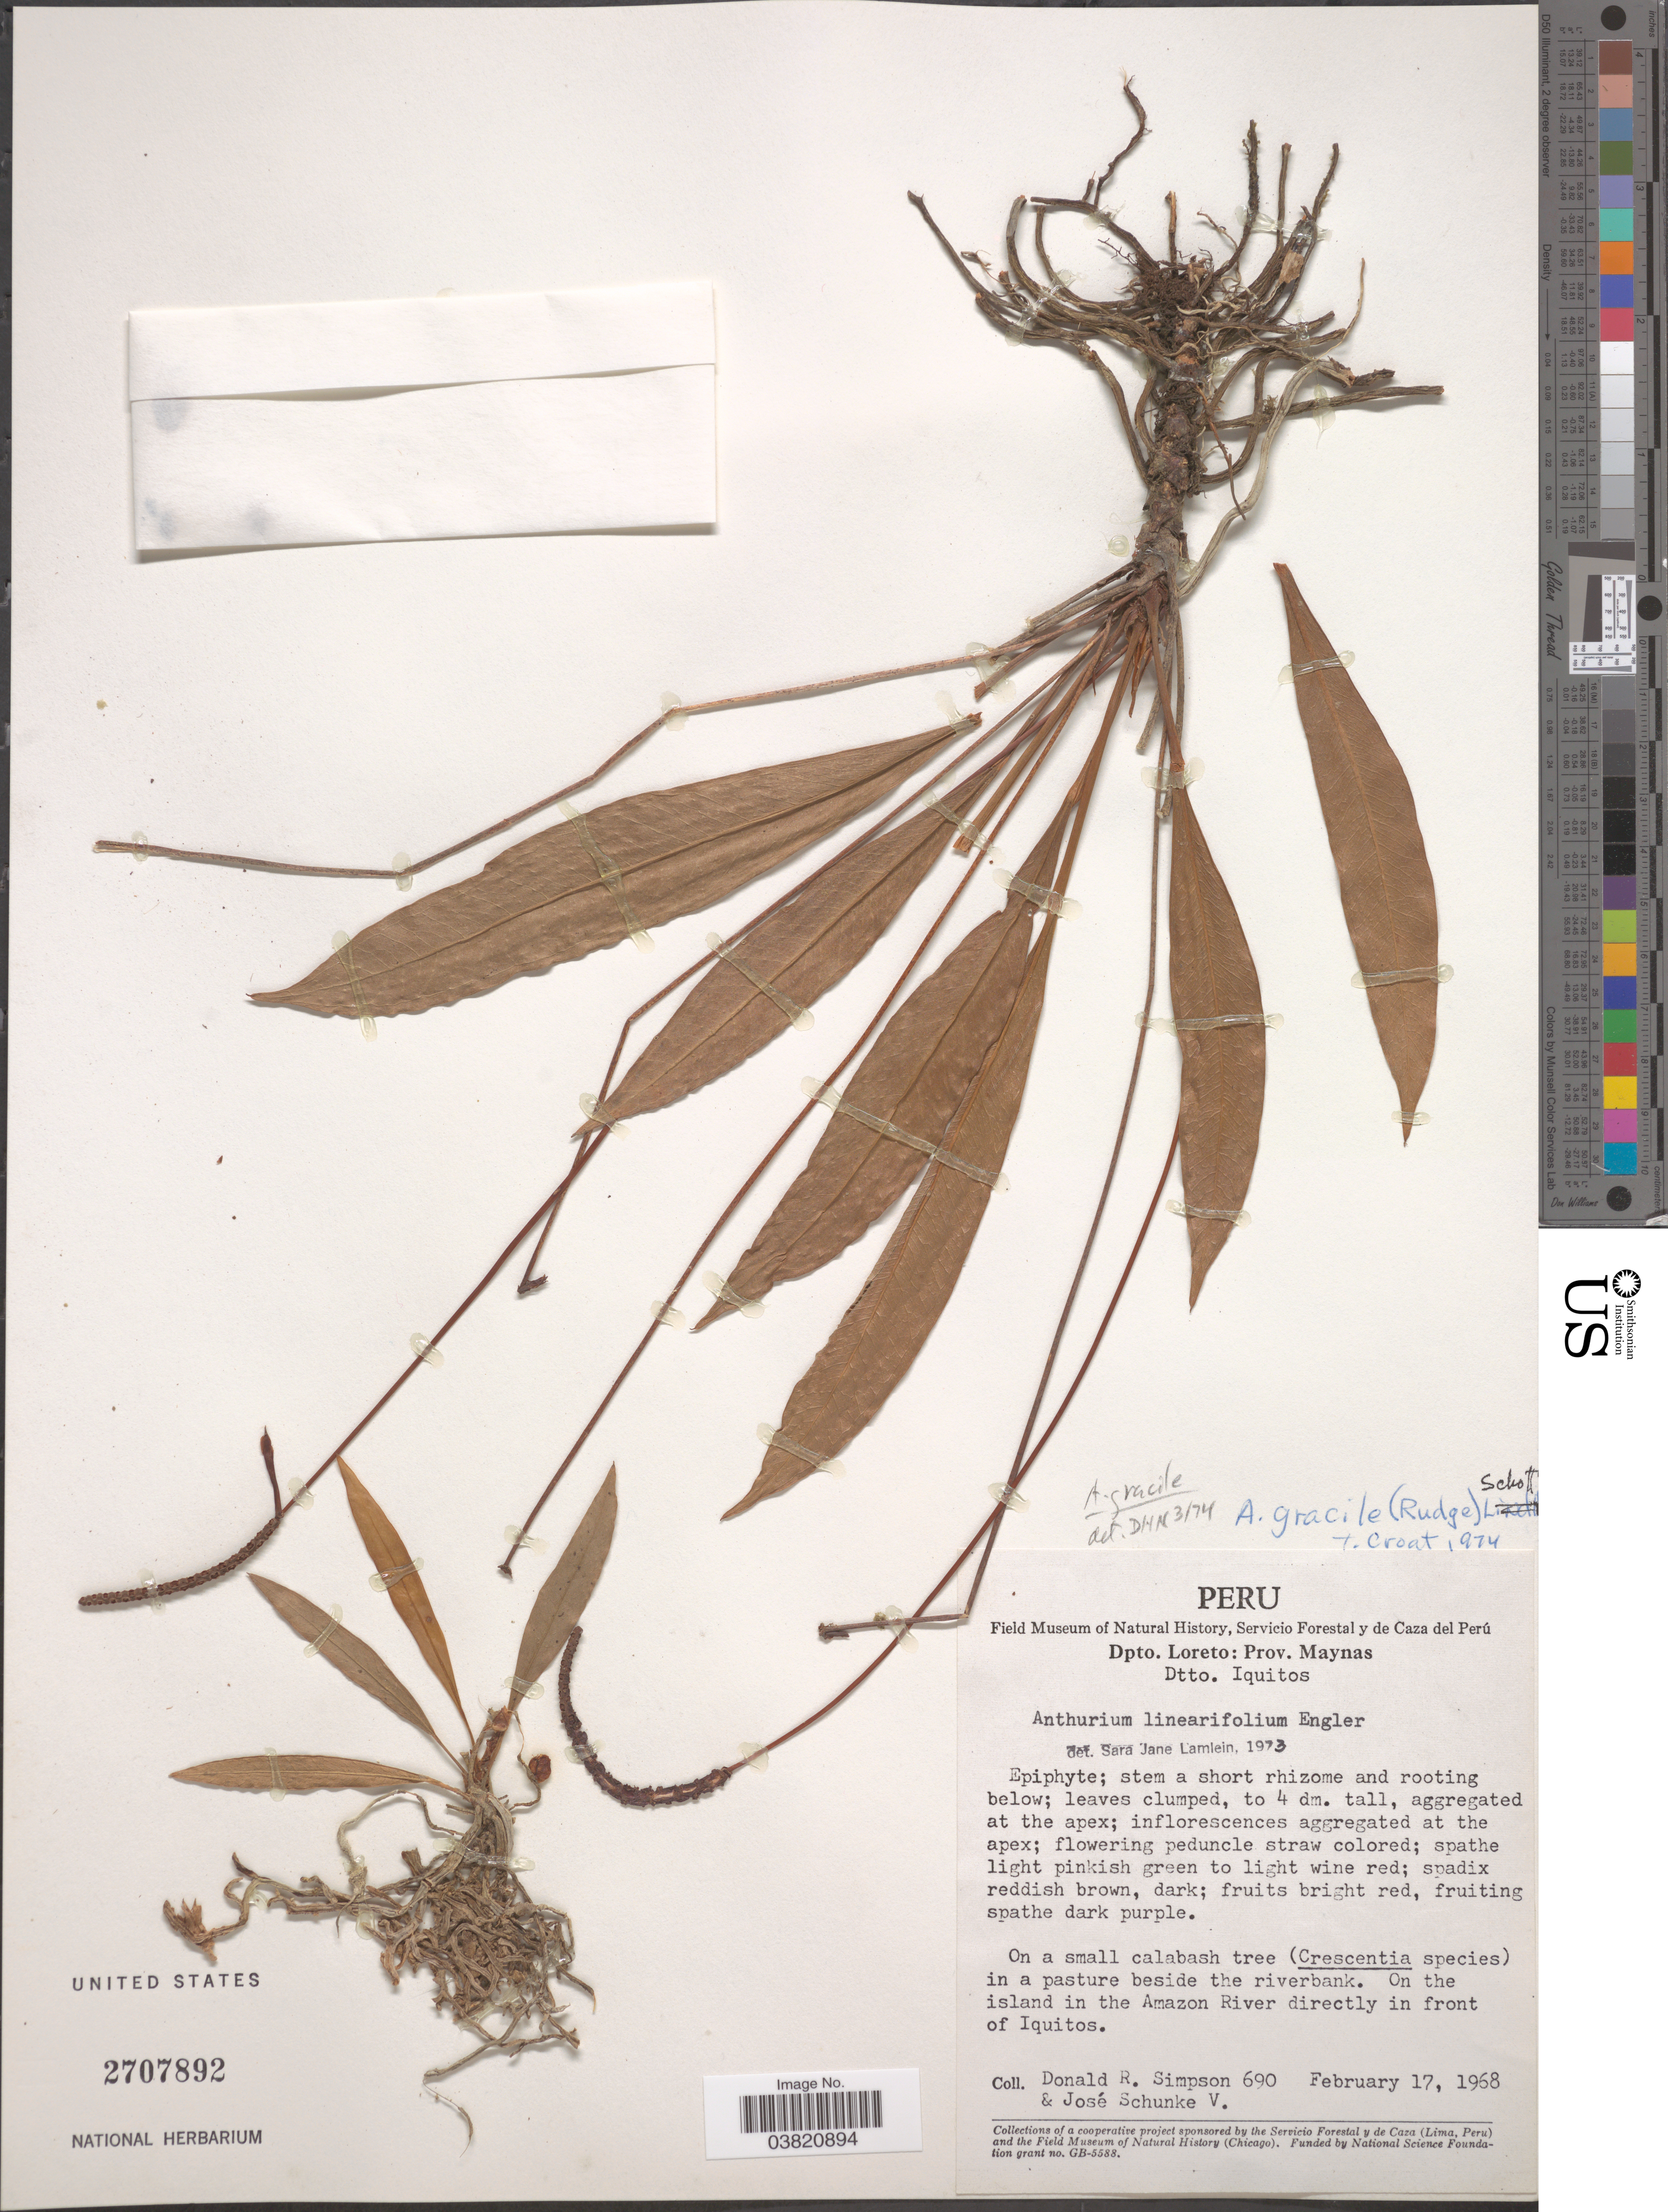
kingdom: Plantae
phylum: Tracheophyta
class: Liliopsida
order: Alismatales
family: Araceae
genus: Anthurium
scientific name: Anthurium gracile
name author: (Rudge) Schott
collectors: D. R. Simpson & J. Schunke Vigo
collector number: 690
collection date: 1968-02-17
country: Peru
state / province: Loreto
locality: Dpto. Loreto: Prov. Maynas. Dtto. Iquitos. On a small calabash tree (Crescentia species) in a pasture beside the riverbank. On the island in the Amazon River directly in front of Iquitos.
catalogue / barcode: US 2707892